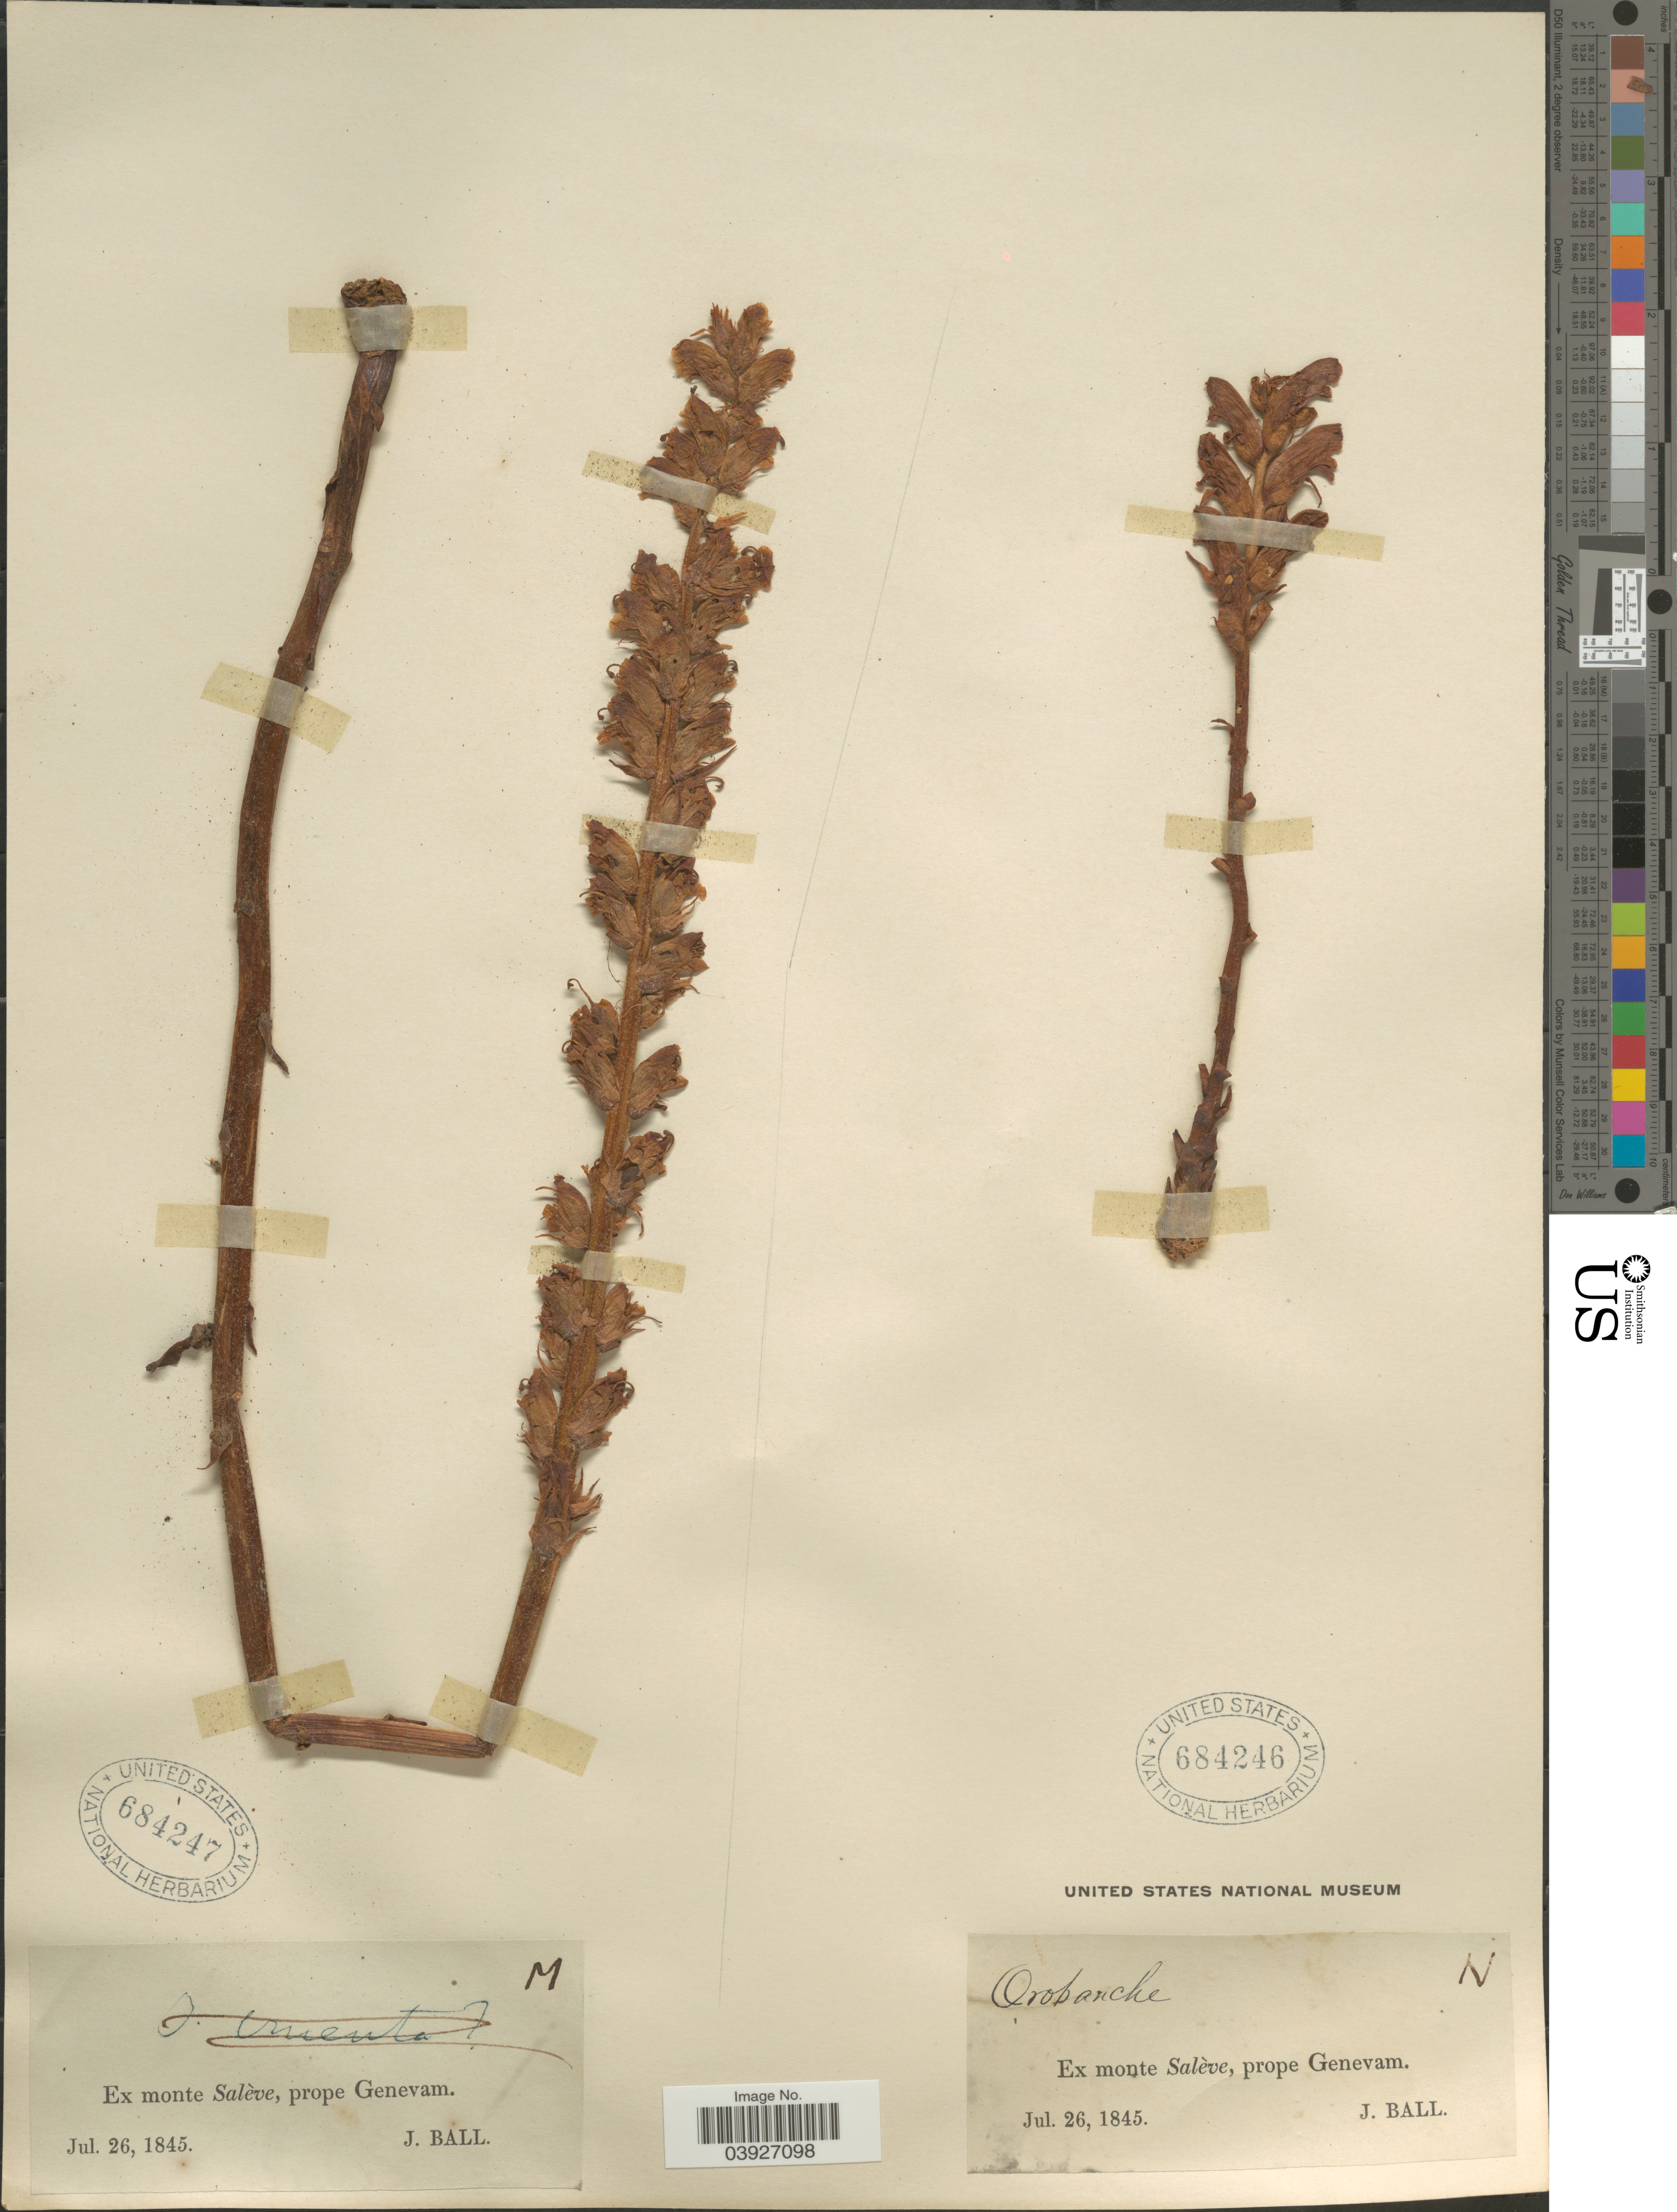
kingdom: Plantae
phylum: Tracheophyta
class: Magnoliopsida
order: Lamiales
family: Orobanchaceae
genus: Epifagus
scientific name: Epifagus sp.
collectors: J. Ball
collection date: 1845-07-26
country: France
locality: Ex monte Salève, prope Genevam.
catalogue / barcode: US 684246